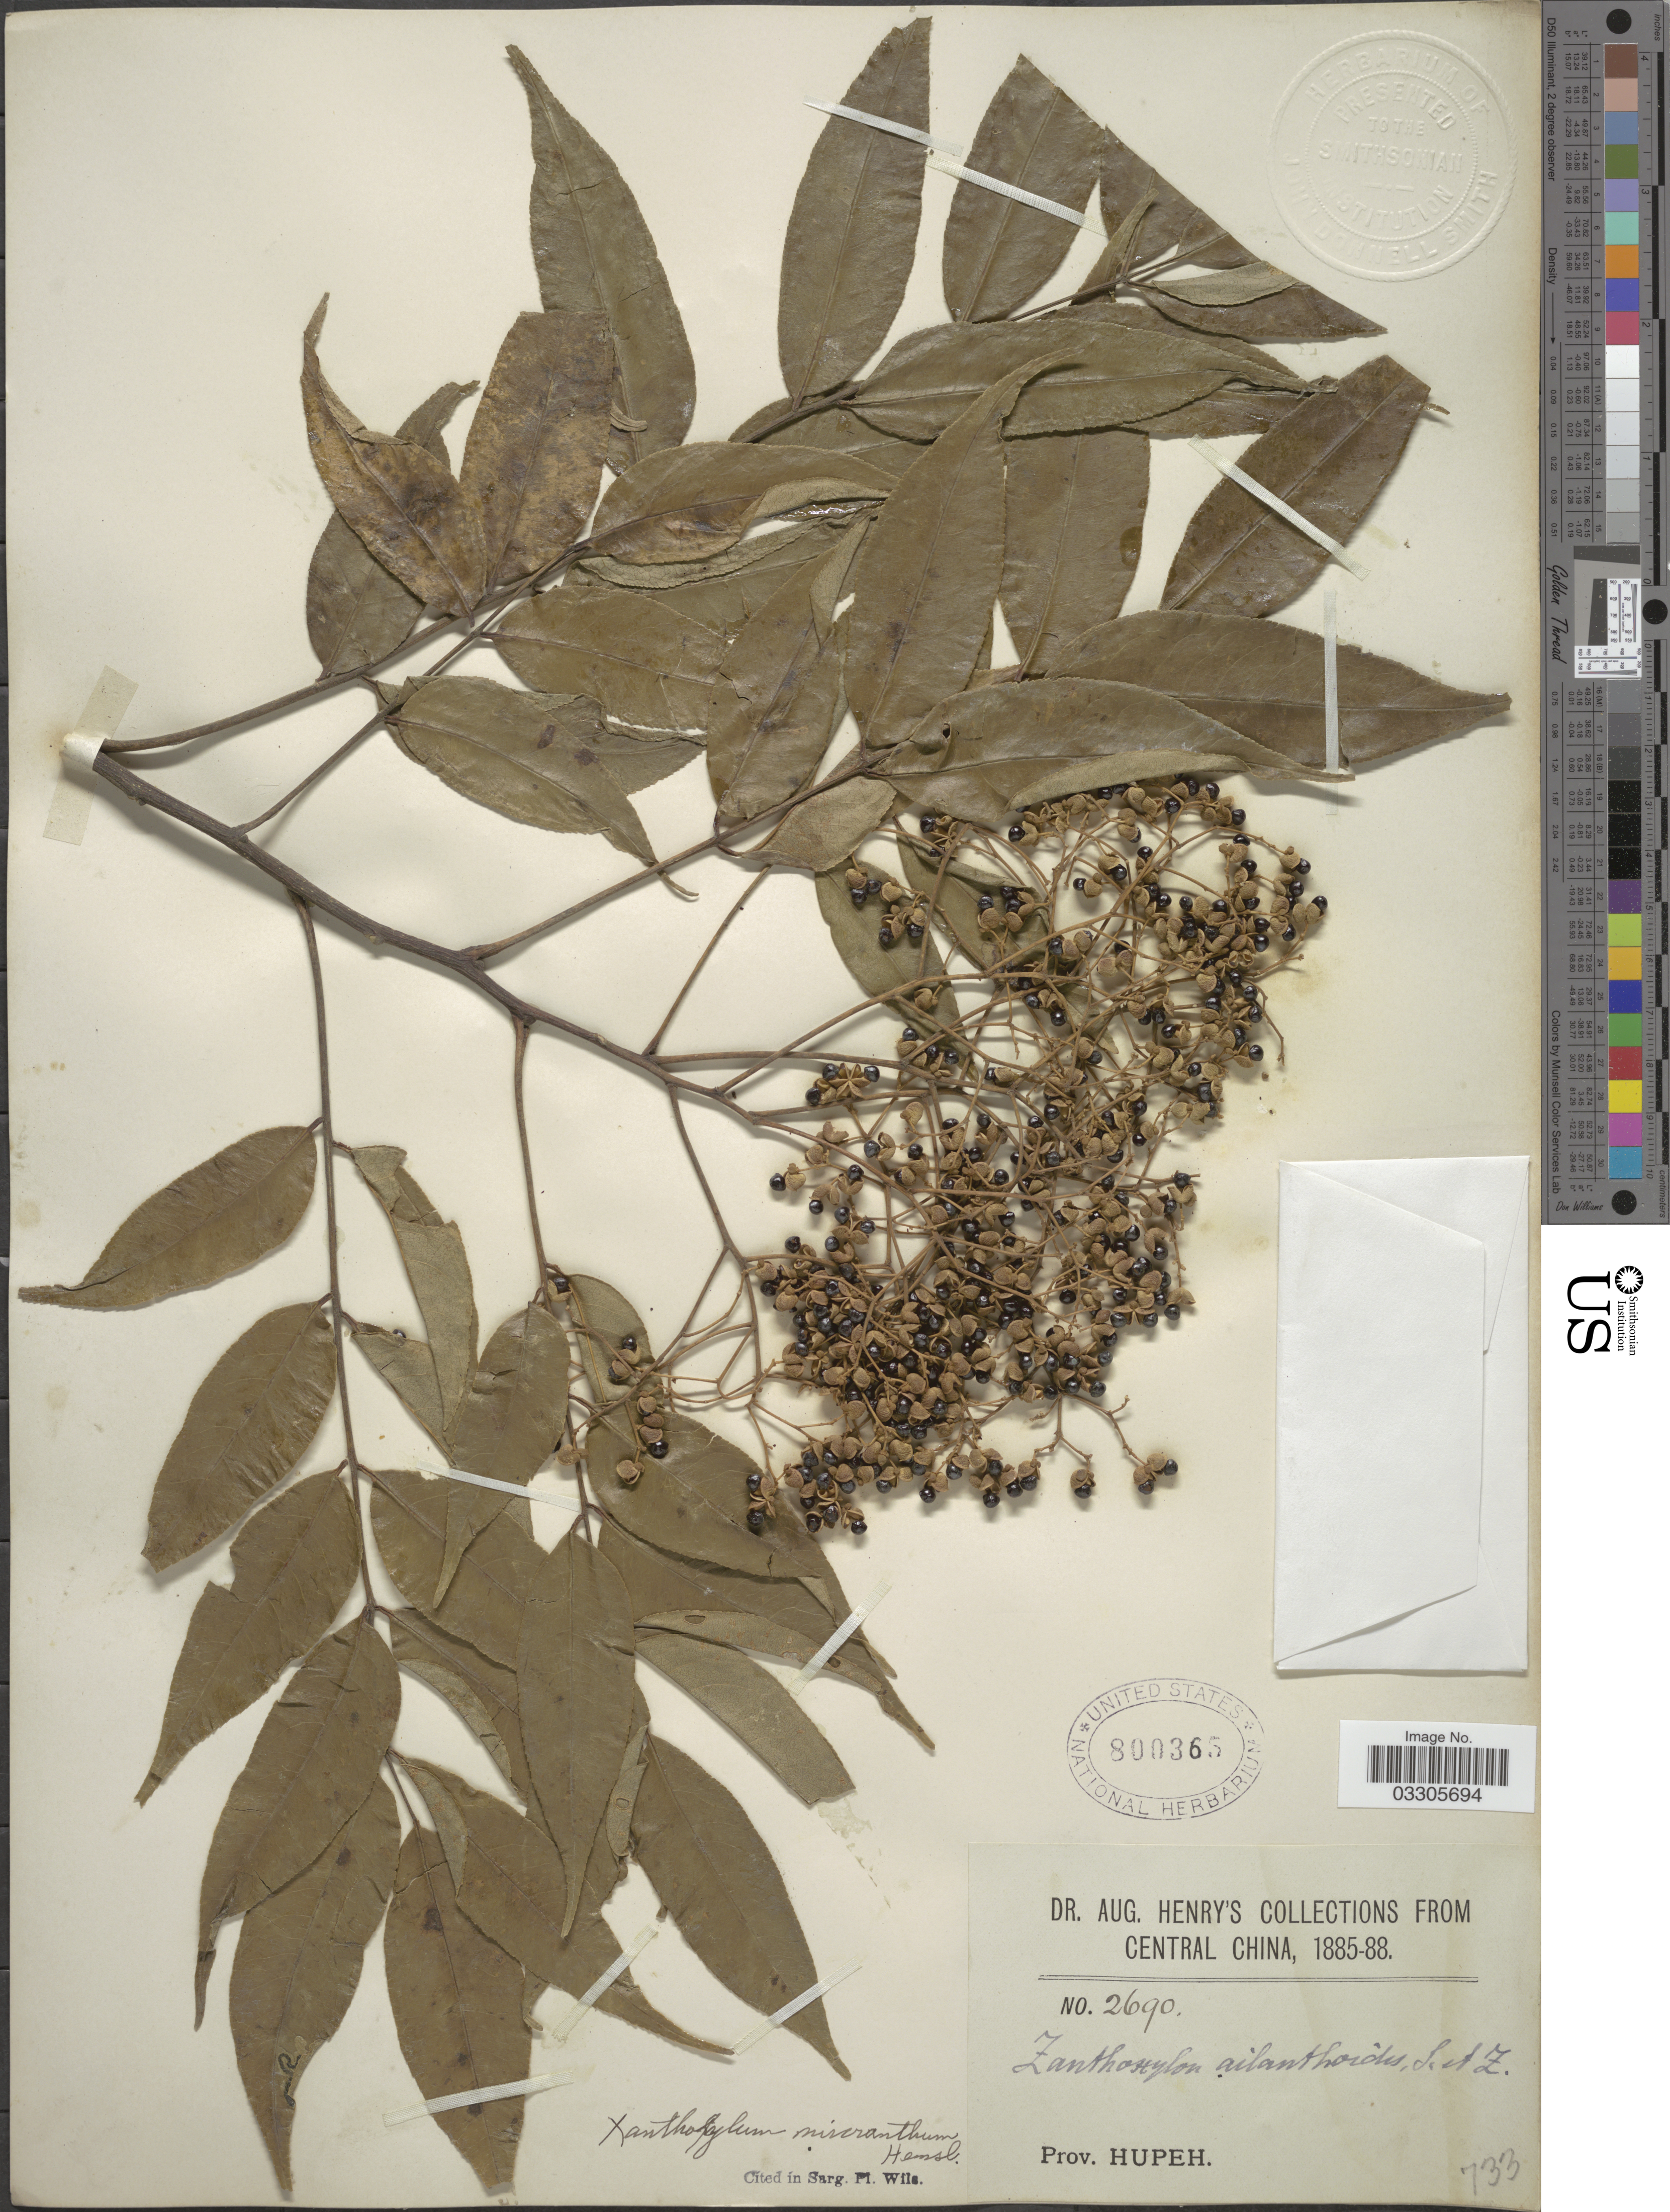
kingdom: Plantae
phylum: Tracheophyta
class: Magnoliopsida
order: Sapindales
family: Rutaceae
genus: Zanthoxylum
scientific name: Zanthoxylum micranthum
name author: Hemsl.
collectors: A. Henry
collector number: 2690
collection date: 1885/1888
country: China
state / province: Hubei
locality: Central China, Prov. Hupeh.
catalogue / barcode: US 800365